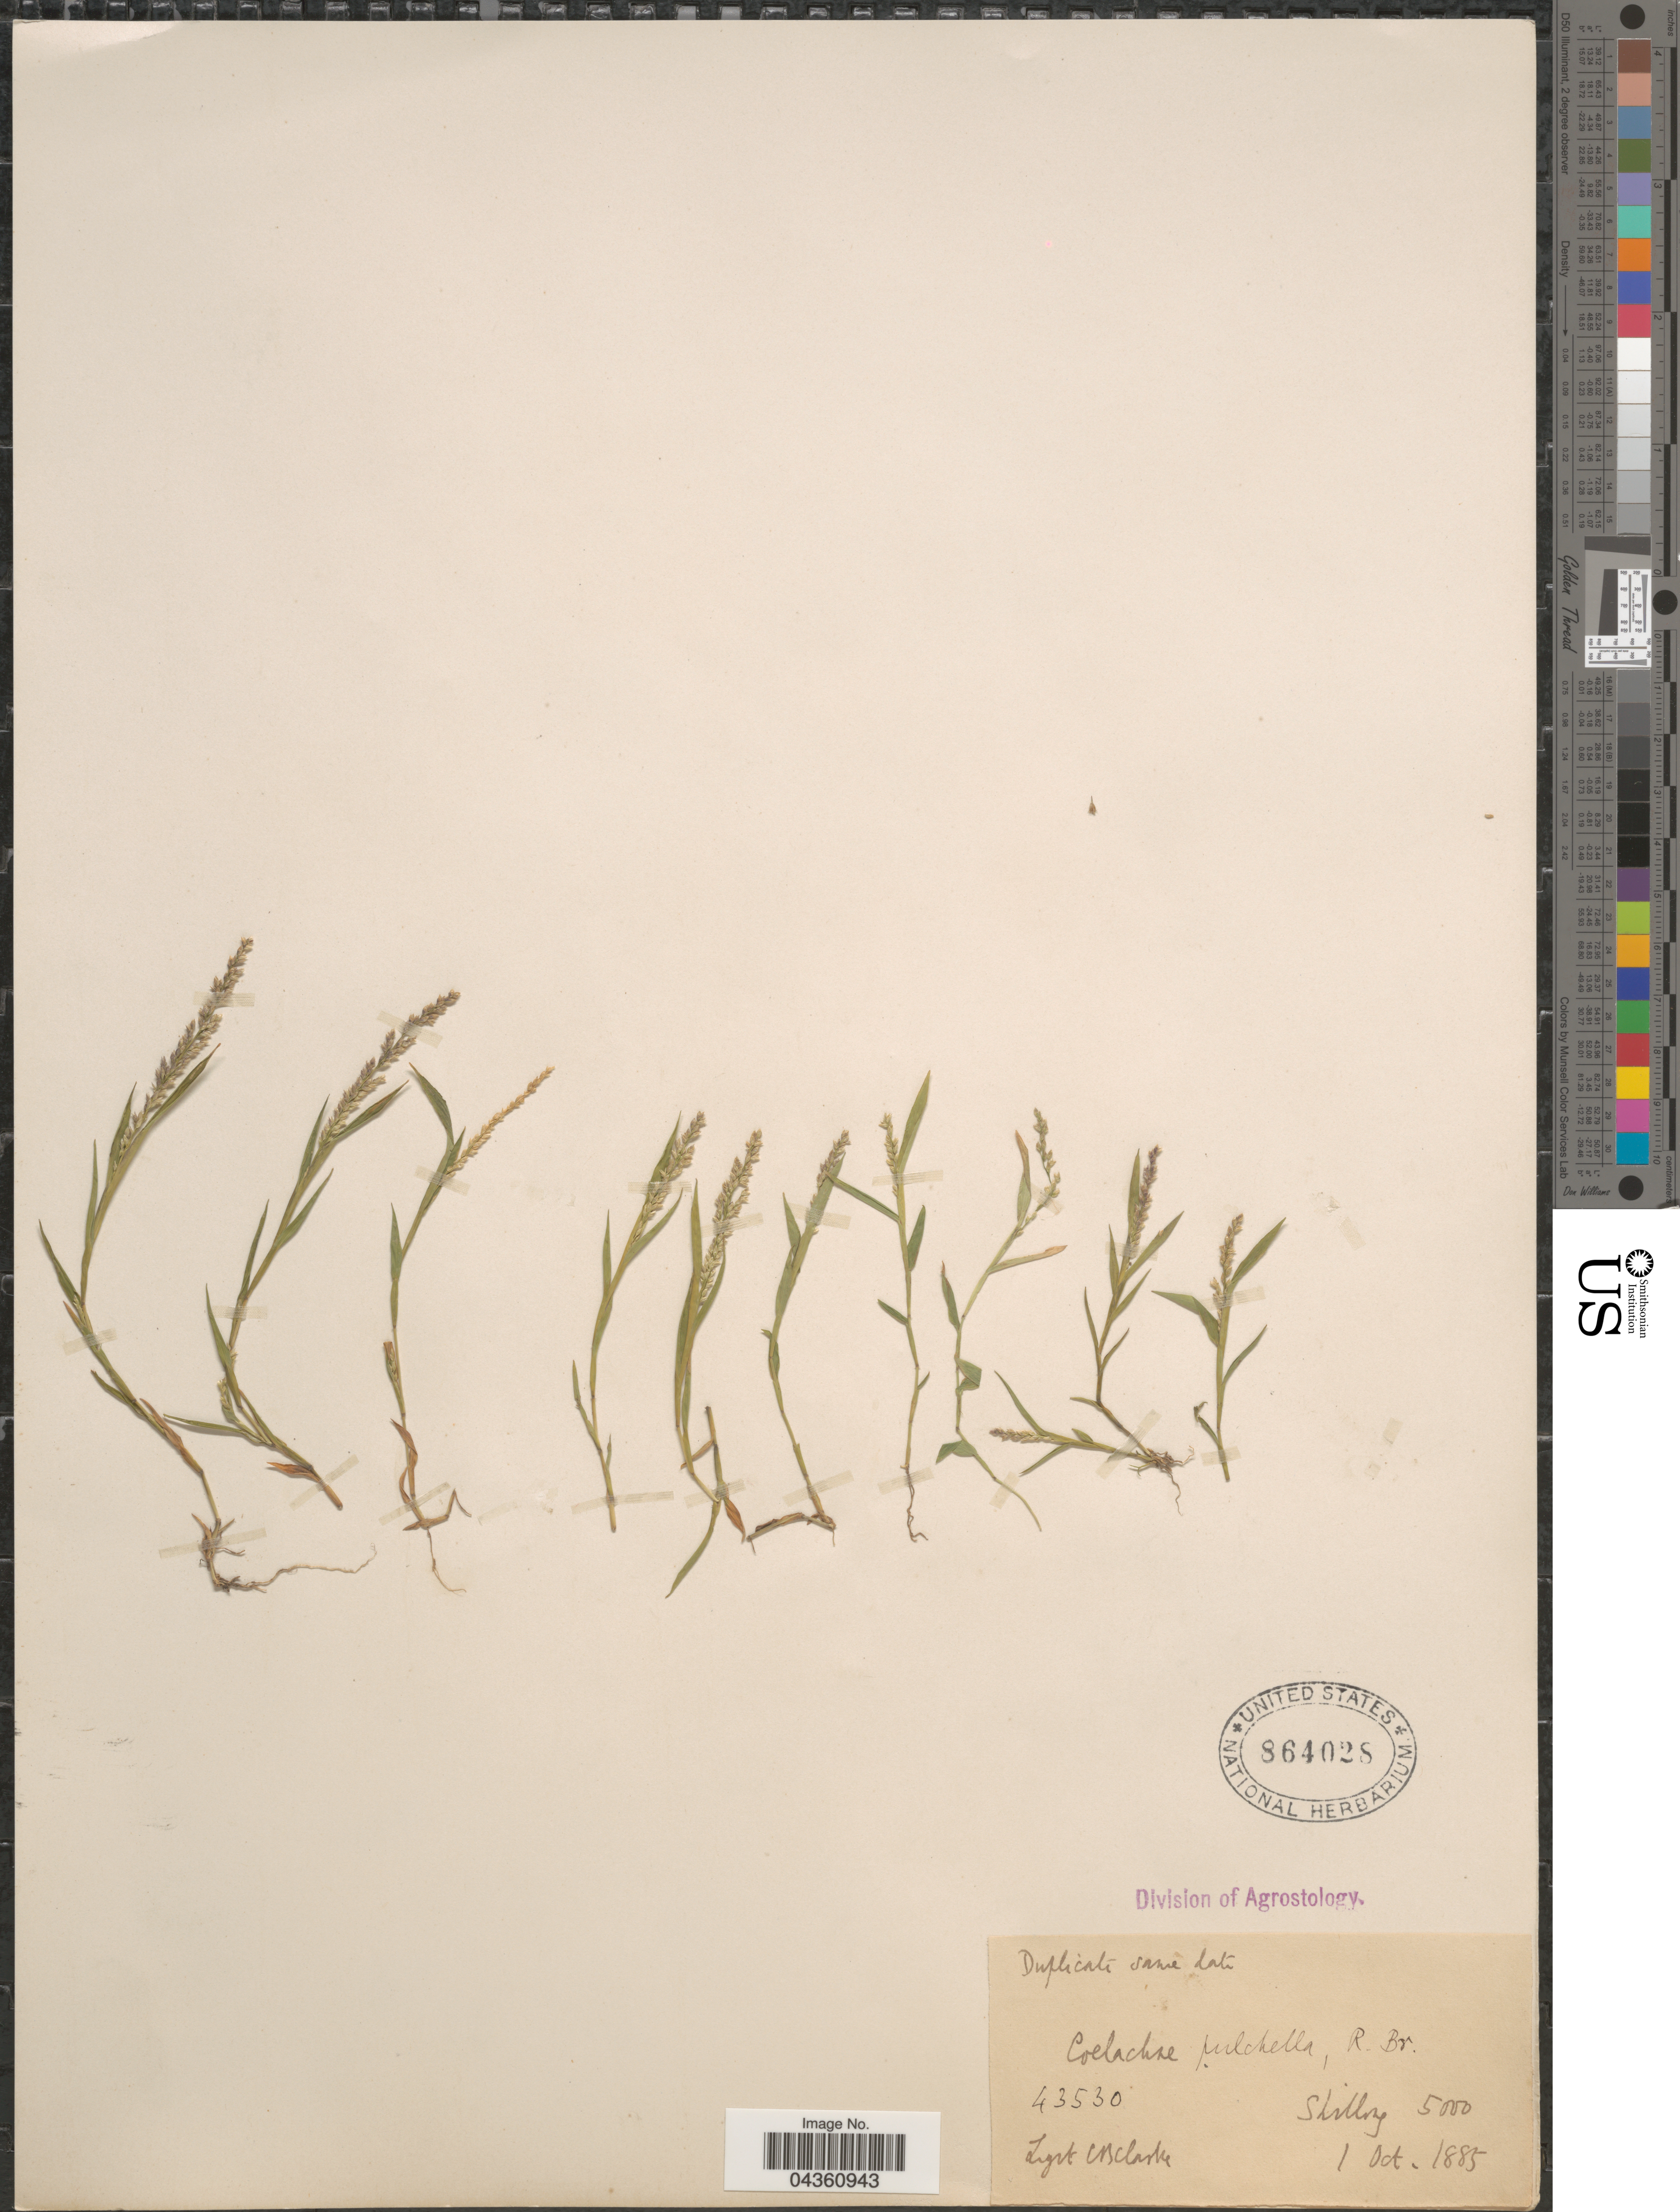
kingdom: Plantae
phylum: Tracheophyta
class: Liliopsida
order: Poales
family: Poaceae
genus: Coelachne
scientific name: Coelachne simpliciuscula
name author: (Wight & Arn. ex Steud.) Munro ex Benth.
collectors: C. B. Clarke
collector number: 43530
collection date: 1885-10-01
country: India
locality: Shillong.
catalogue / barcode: US 864028